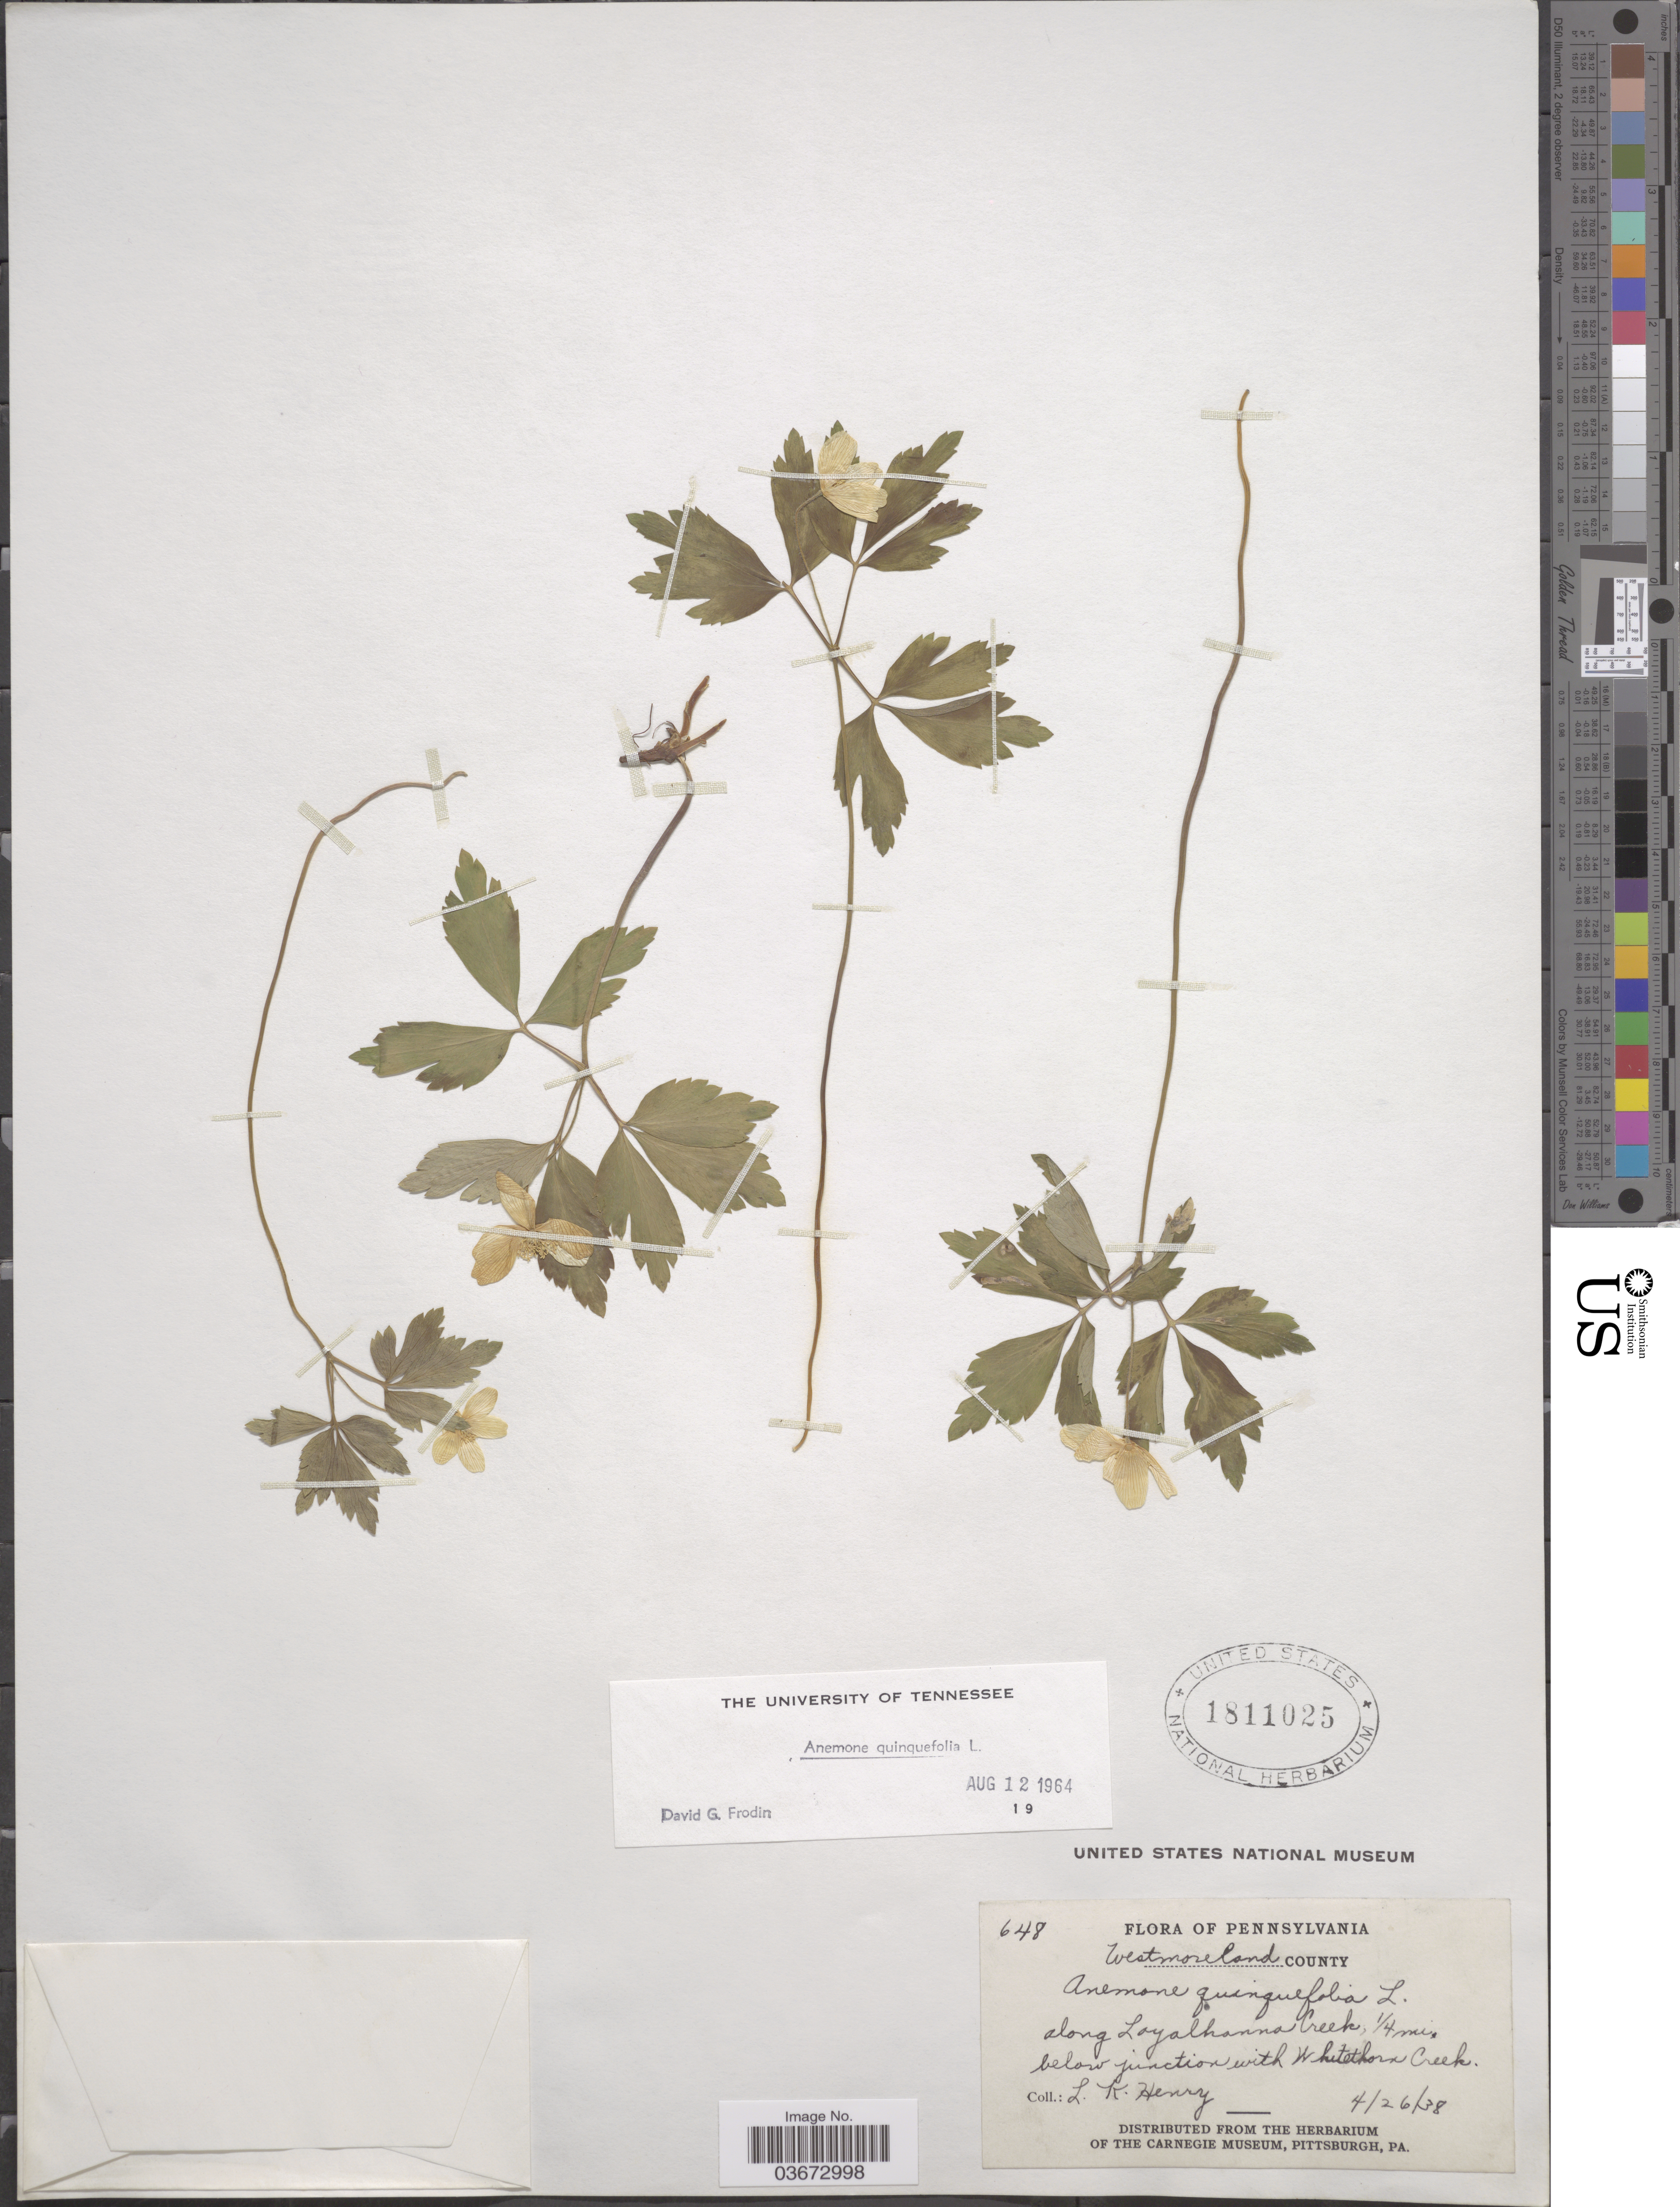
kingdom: Plantae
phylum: Tracheophyta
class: Magnoliopsida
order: Ranunculales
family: Ranunculaceae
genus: Anemone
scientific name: Anemone quinquefolia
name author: L.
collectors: L. K. Henry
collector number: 648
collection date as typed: Transcribed d/m/y: 26/4/38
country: United States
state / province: Pennsylvania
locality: Westmoreland County. Along Loyalhanna Creek, ¼ mi. below junction with Whitethorn Creek.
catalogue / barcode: US 1811025